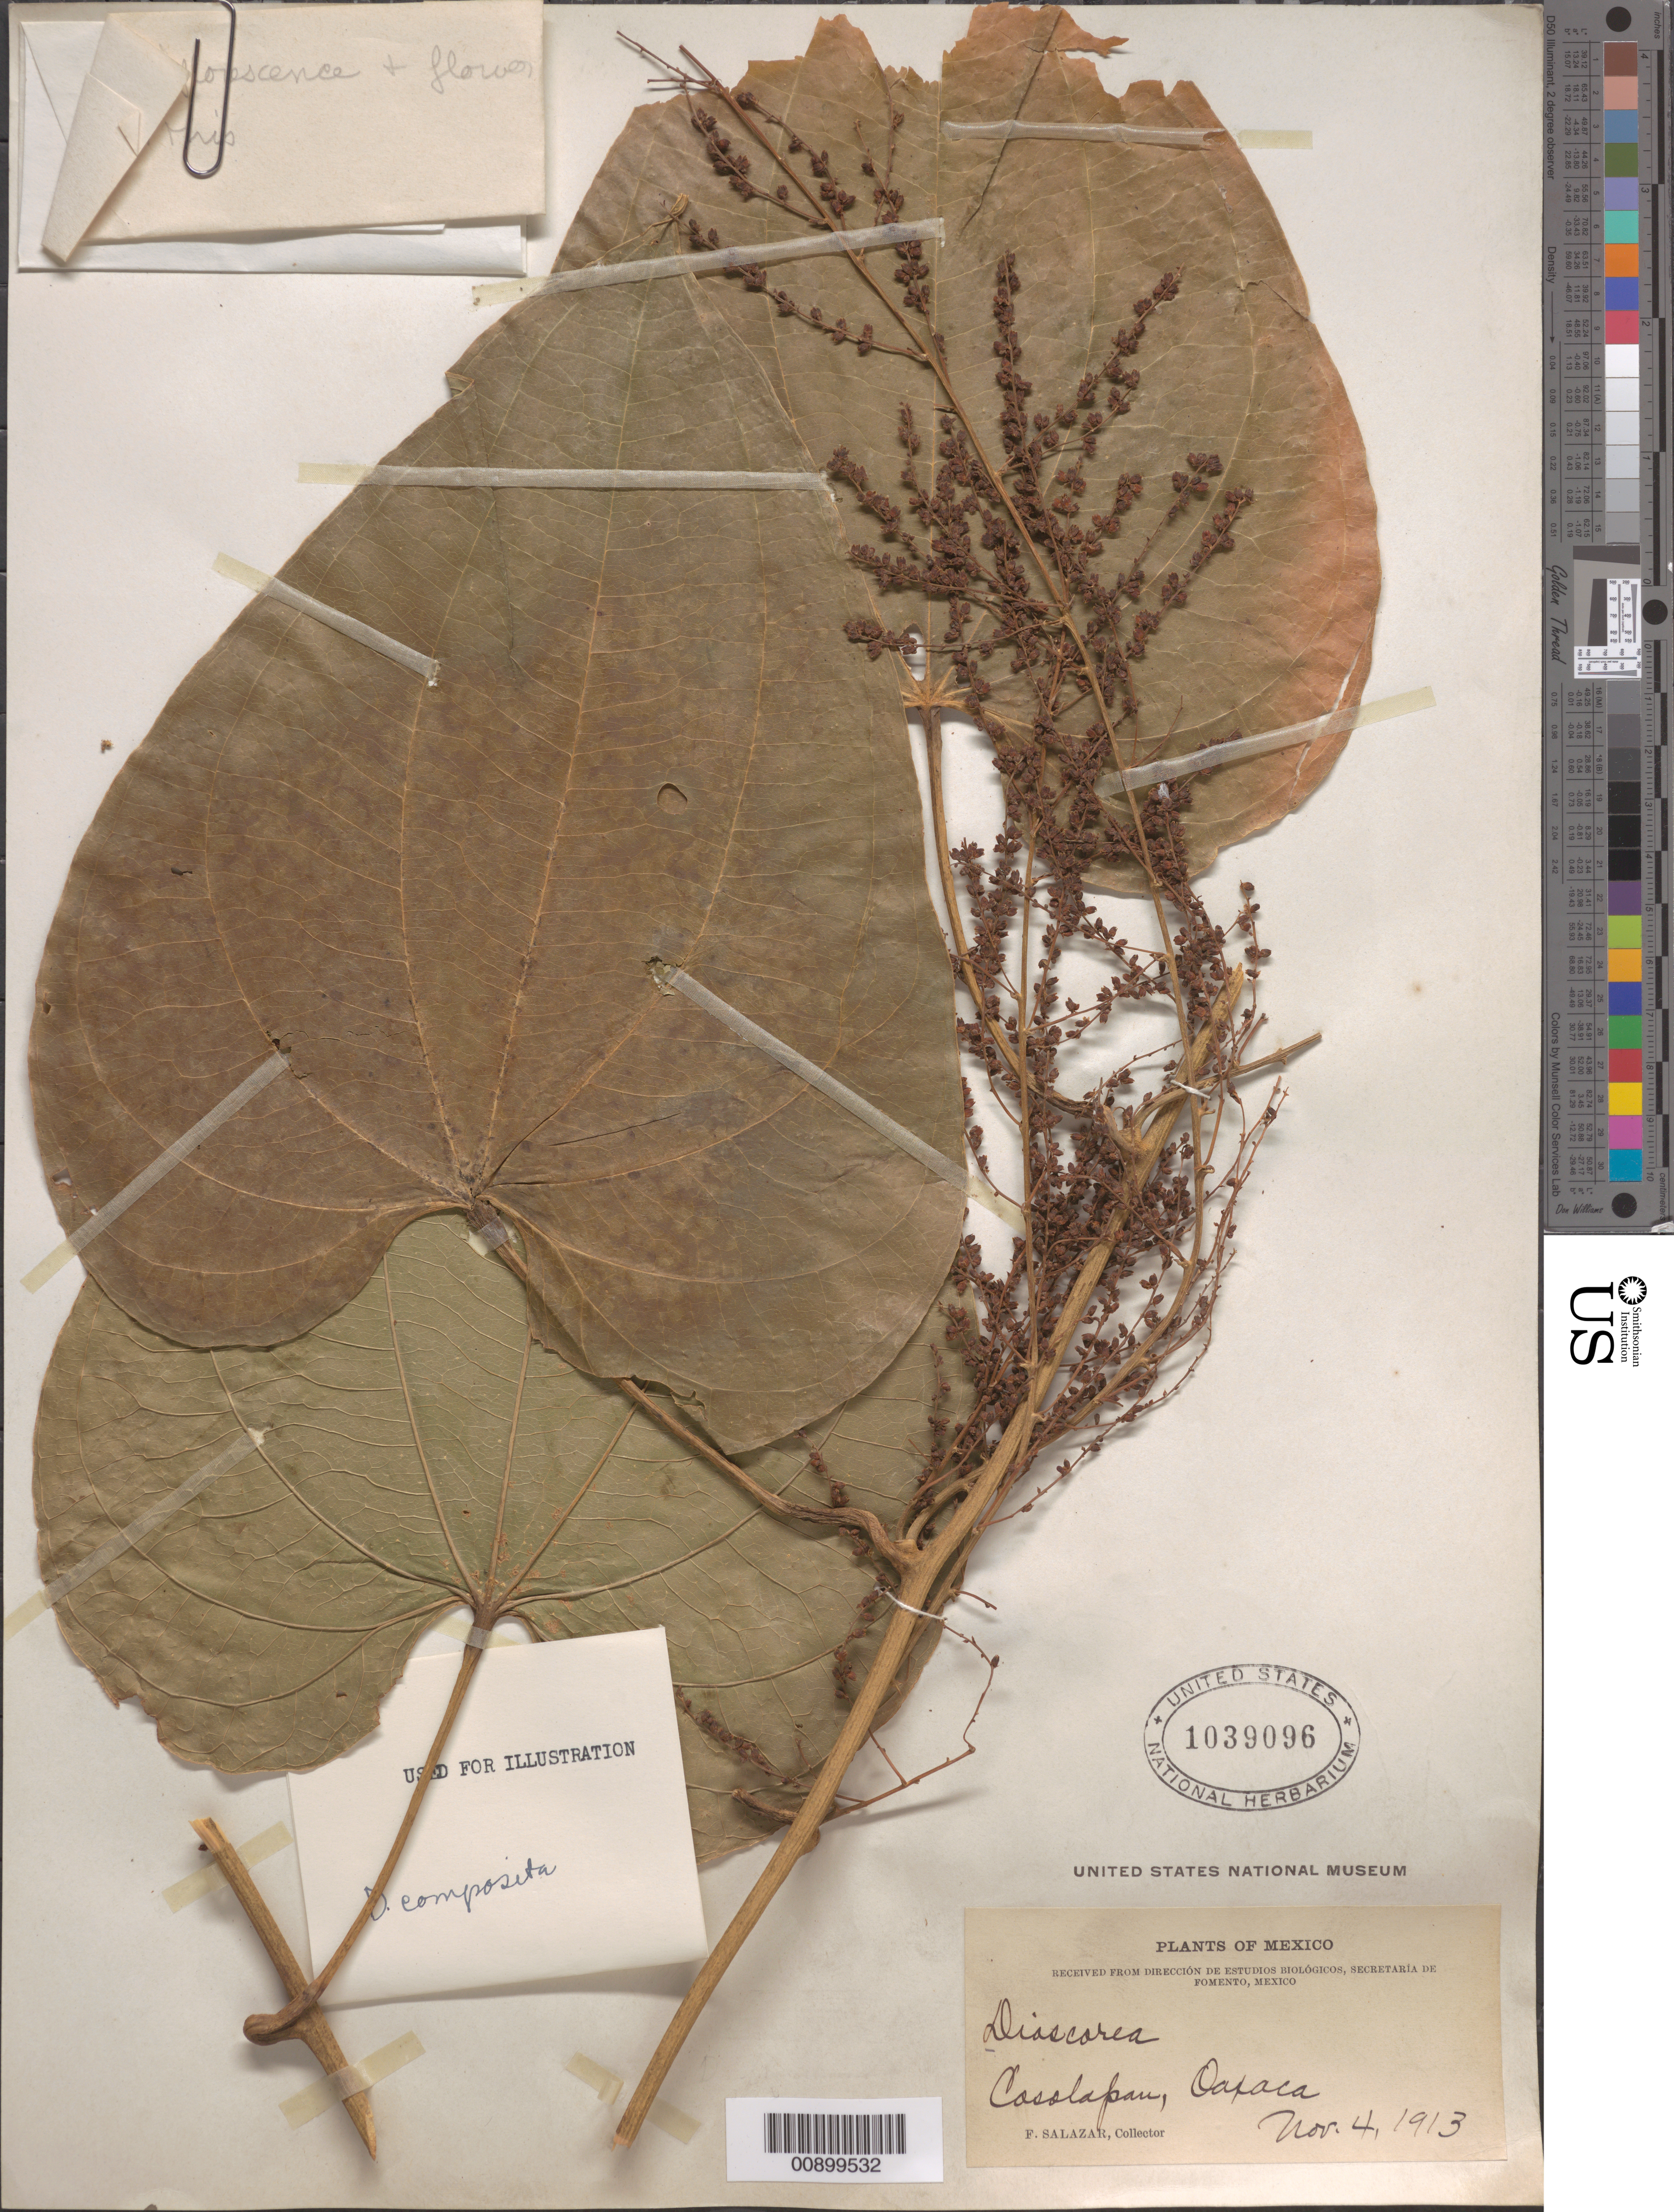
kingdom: Plantae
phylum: Tracheophyta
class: Liliopsida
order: Dioscoreales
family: Dioscoreaceae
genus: Dioscorea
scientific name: Dioscorea composita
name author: Hemsl.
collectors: F. Salazar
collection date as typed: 04 Nov 1913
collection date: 1913-11-04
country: Mexico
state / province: Oaxaca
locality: Cosolapan, Oaxaca.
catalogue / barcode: US 1039096